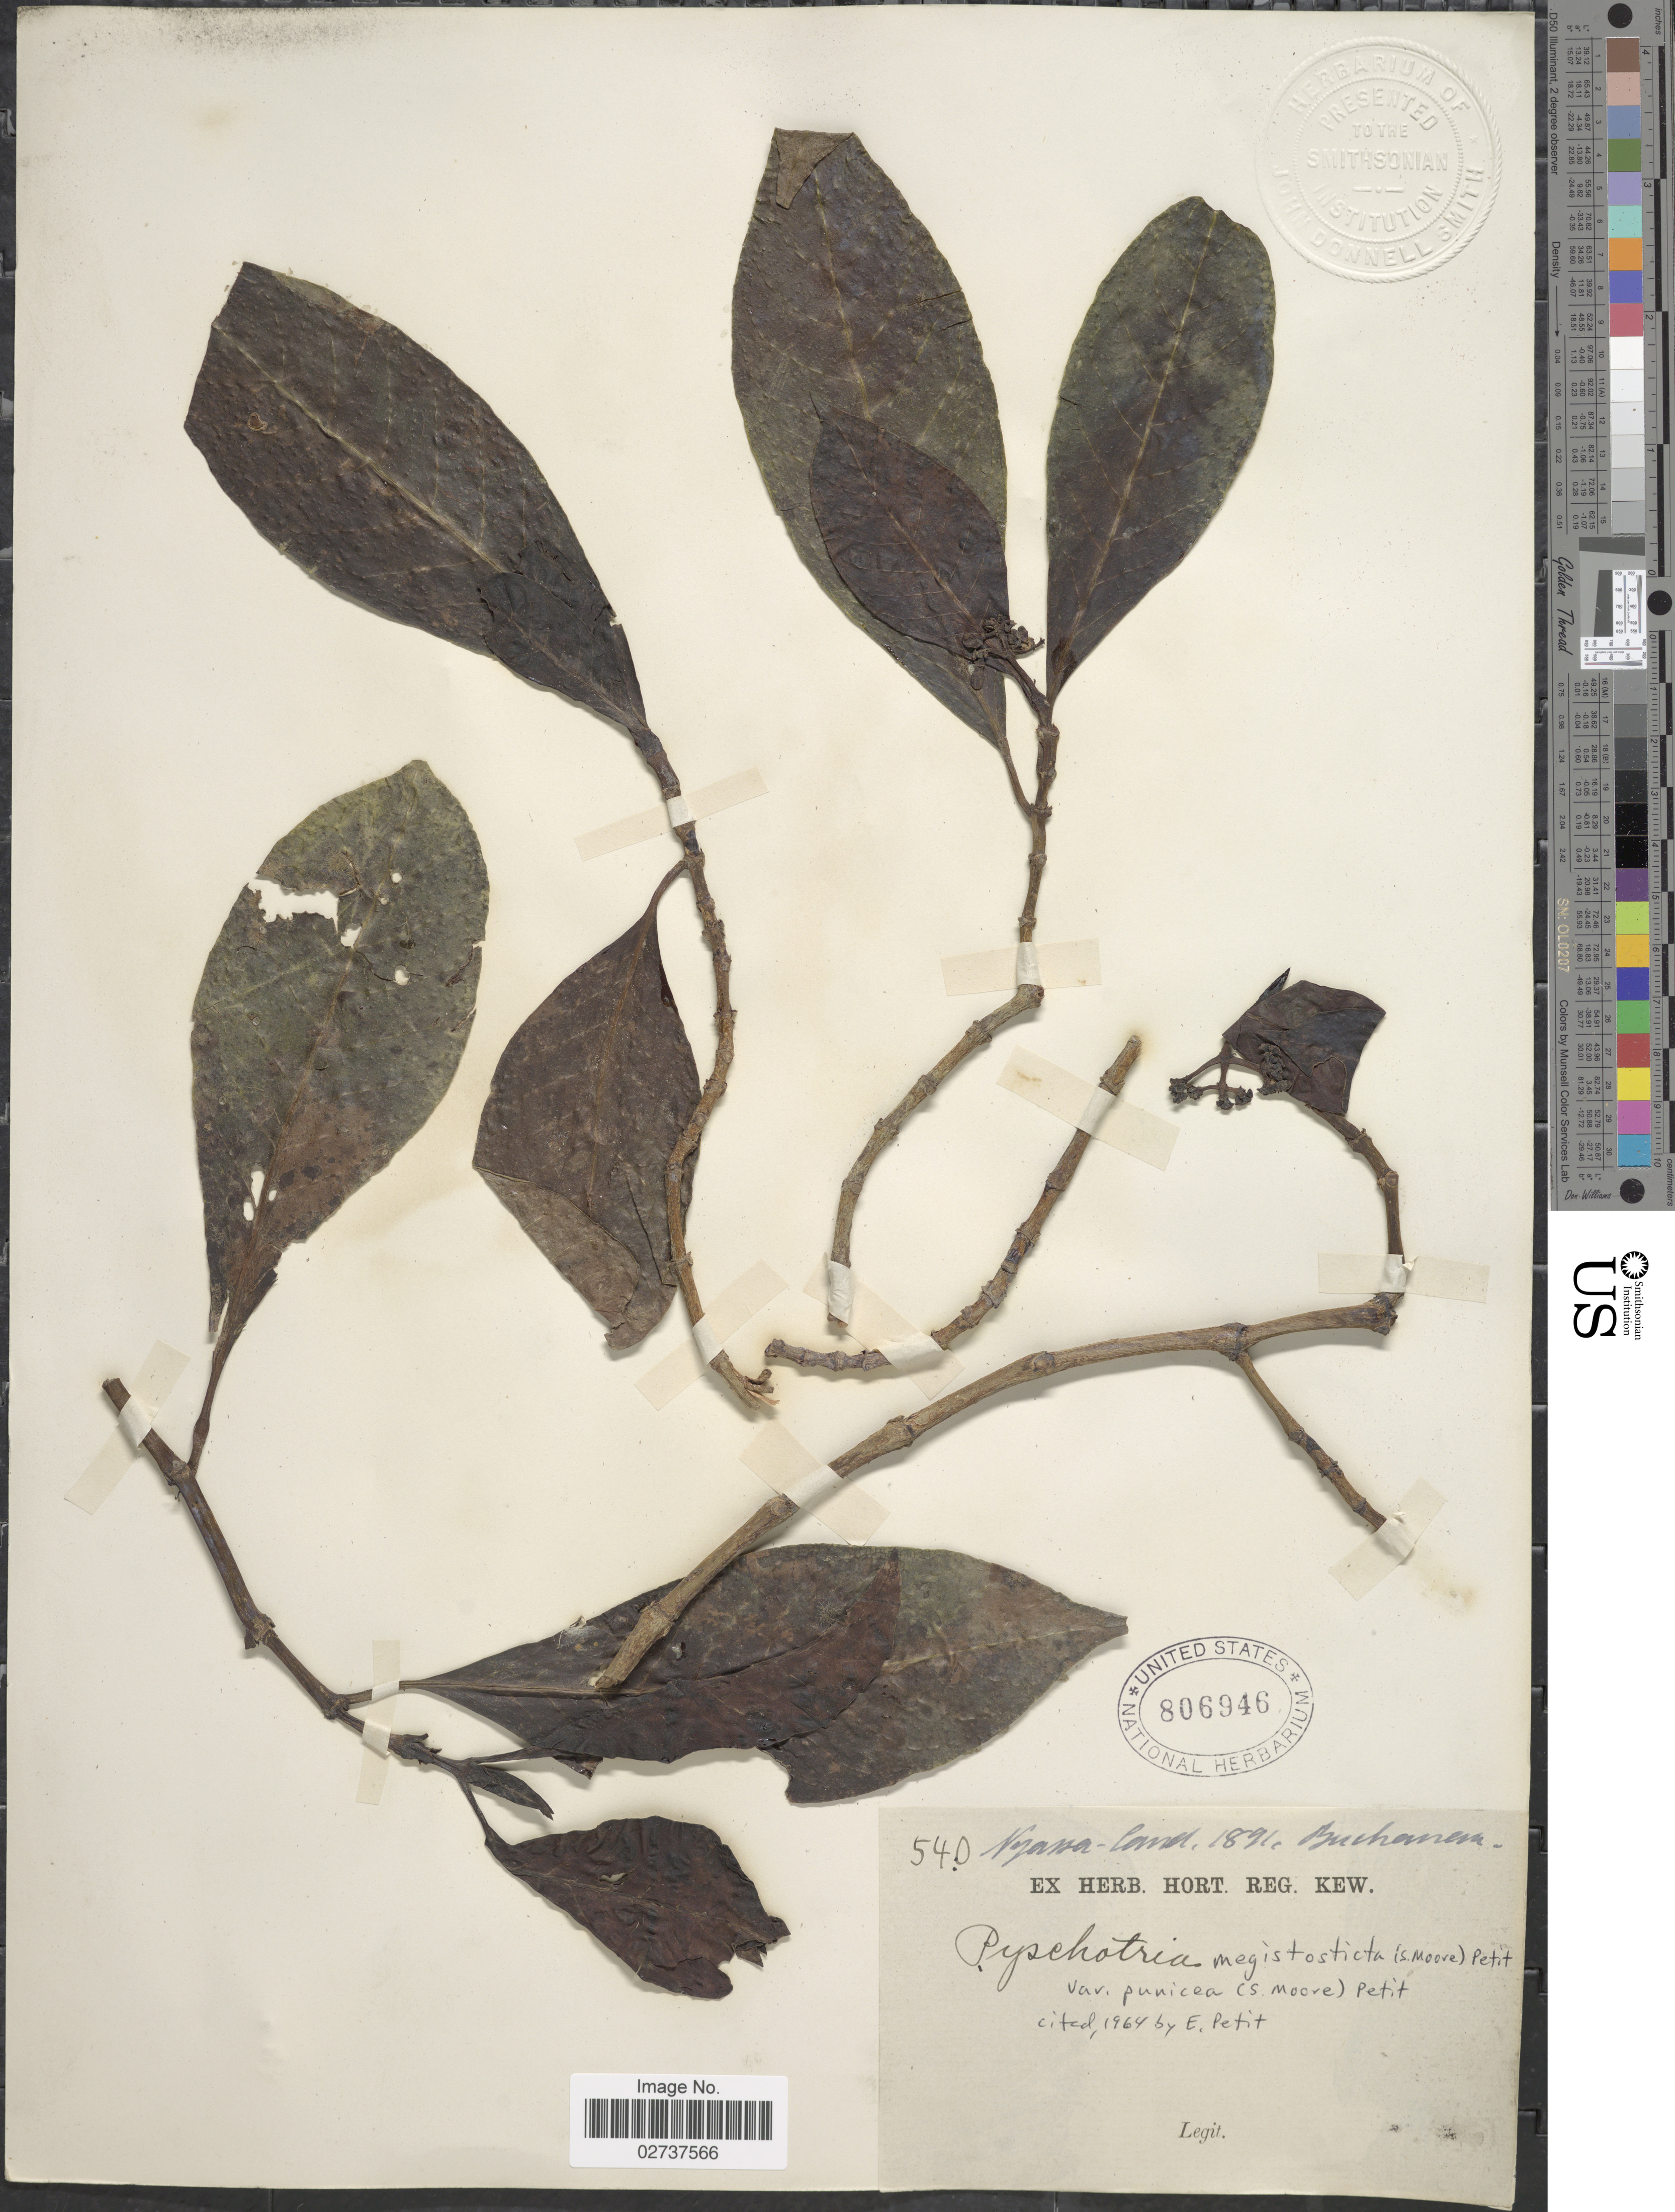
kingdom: Plantae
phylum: Tracheophyta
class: Magnoliopsida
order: Gentianales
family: Rubiaceae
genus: Psychotria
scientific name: Psychotria megistosticta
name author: (S. Moore) E.M.A. Petit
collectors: -. Buchanan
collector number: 540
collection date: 1891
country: Malawi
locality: Nyassa-land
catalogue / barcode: US 806946